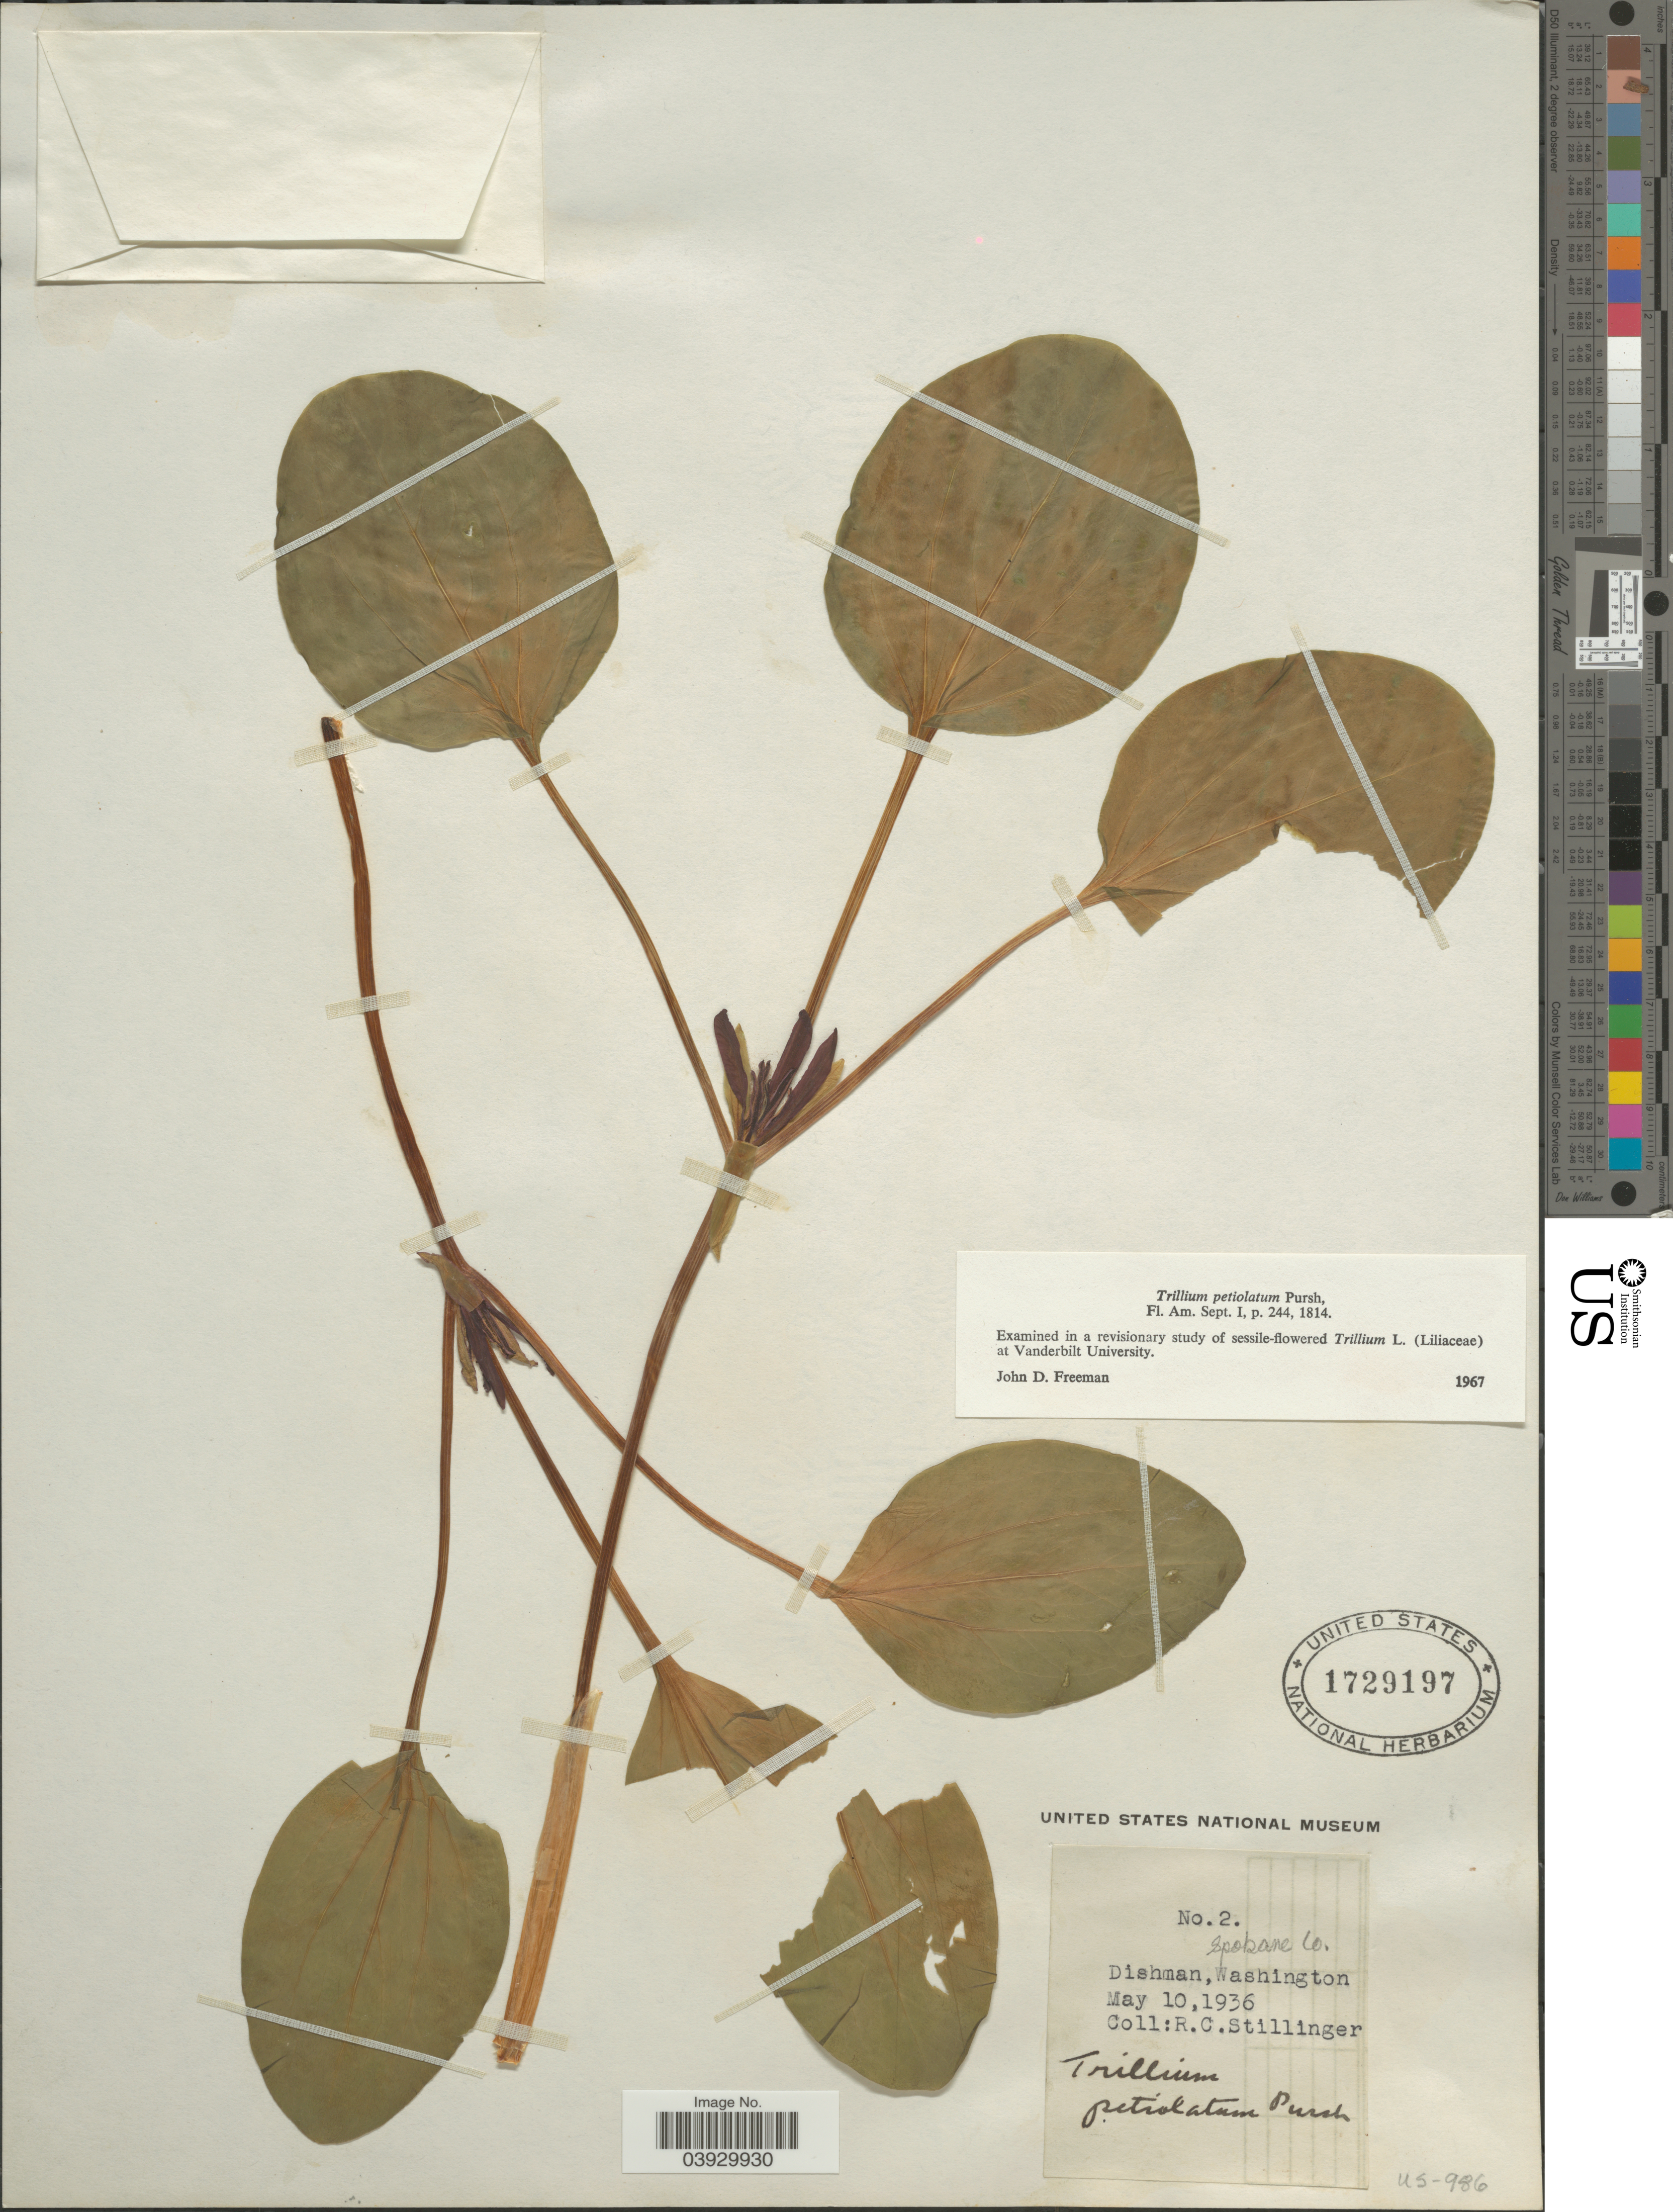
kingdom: Plantae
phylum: Tracheophyta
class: Liliopsida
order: Liliales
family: Melanthiaceae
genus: Trillium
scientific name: Trillium petiolatum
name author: Pursh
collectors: R. Stillinger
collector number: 2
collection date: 1936-05-10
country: United States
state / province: Washington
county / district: Spokane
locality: Spokane Co. Dishman.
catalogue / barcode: US 1729197